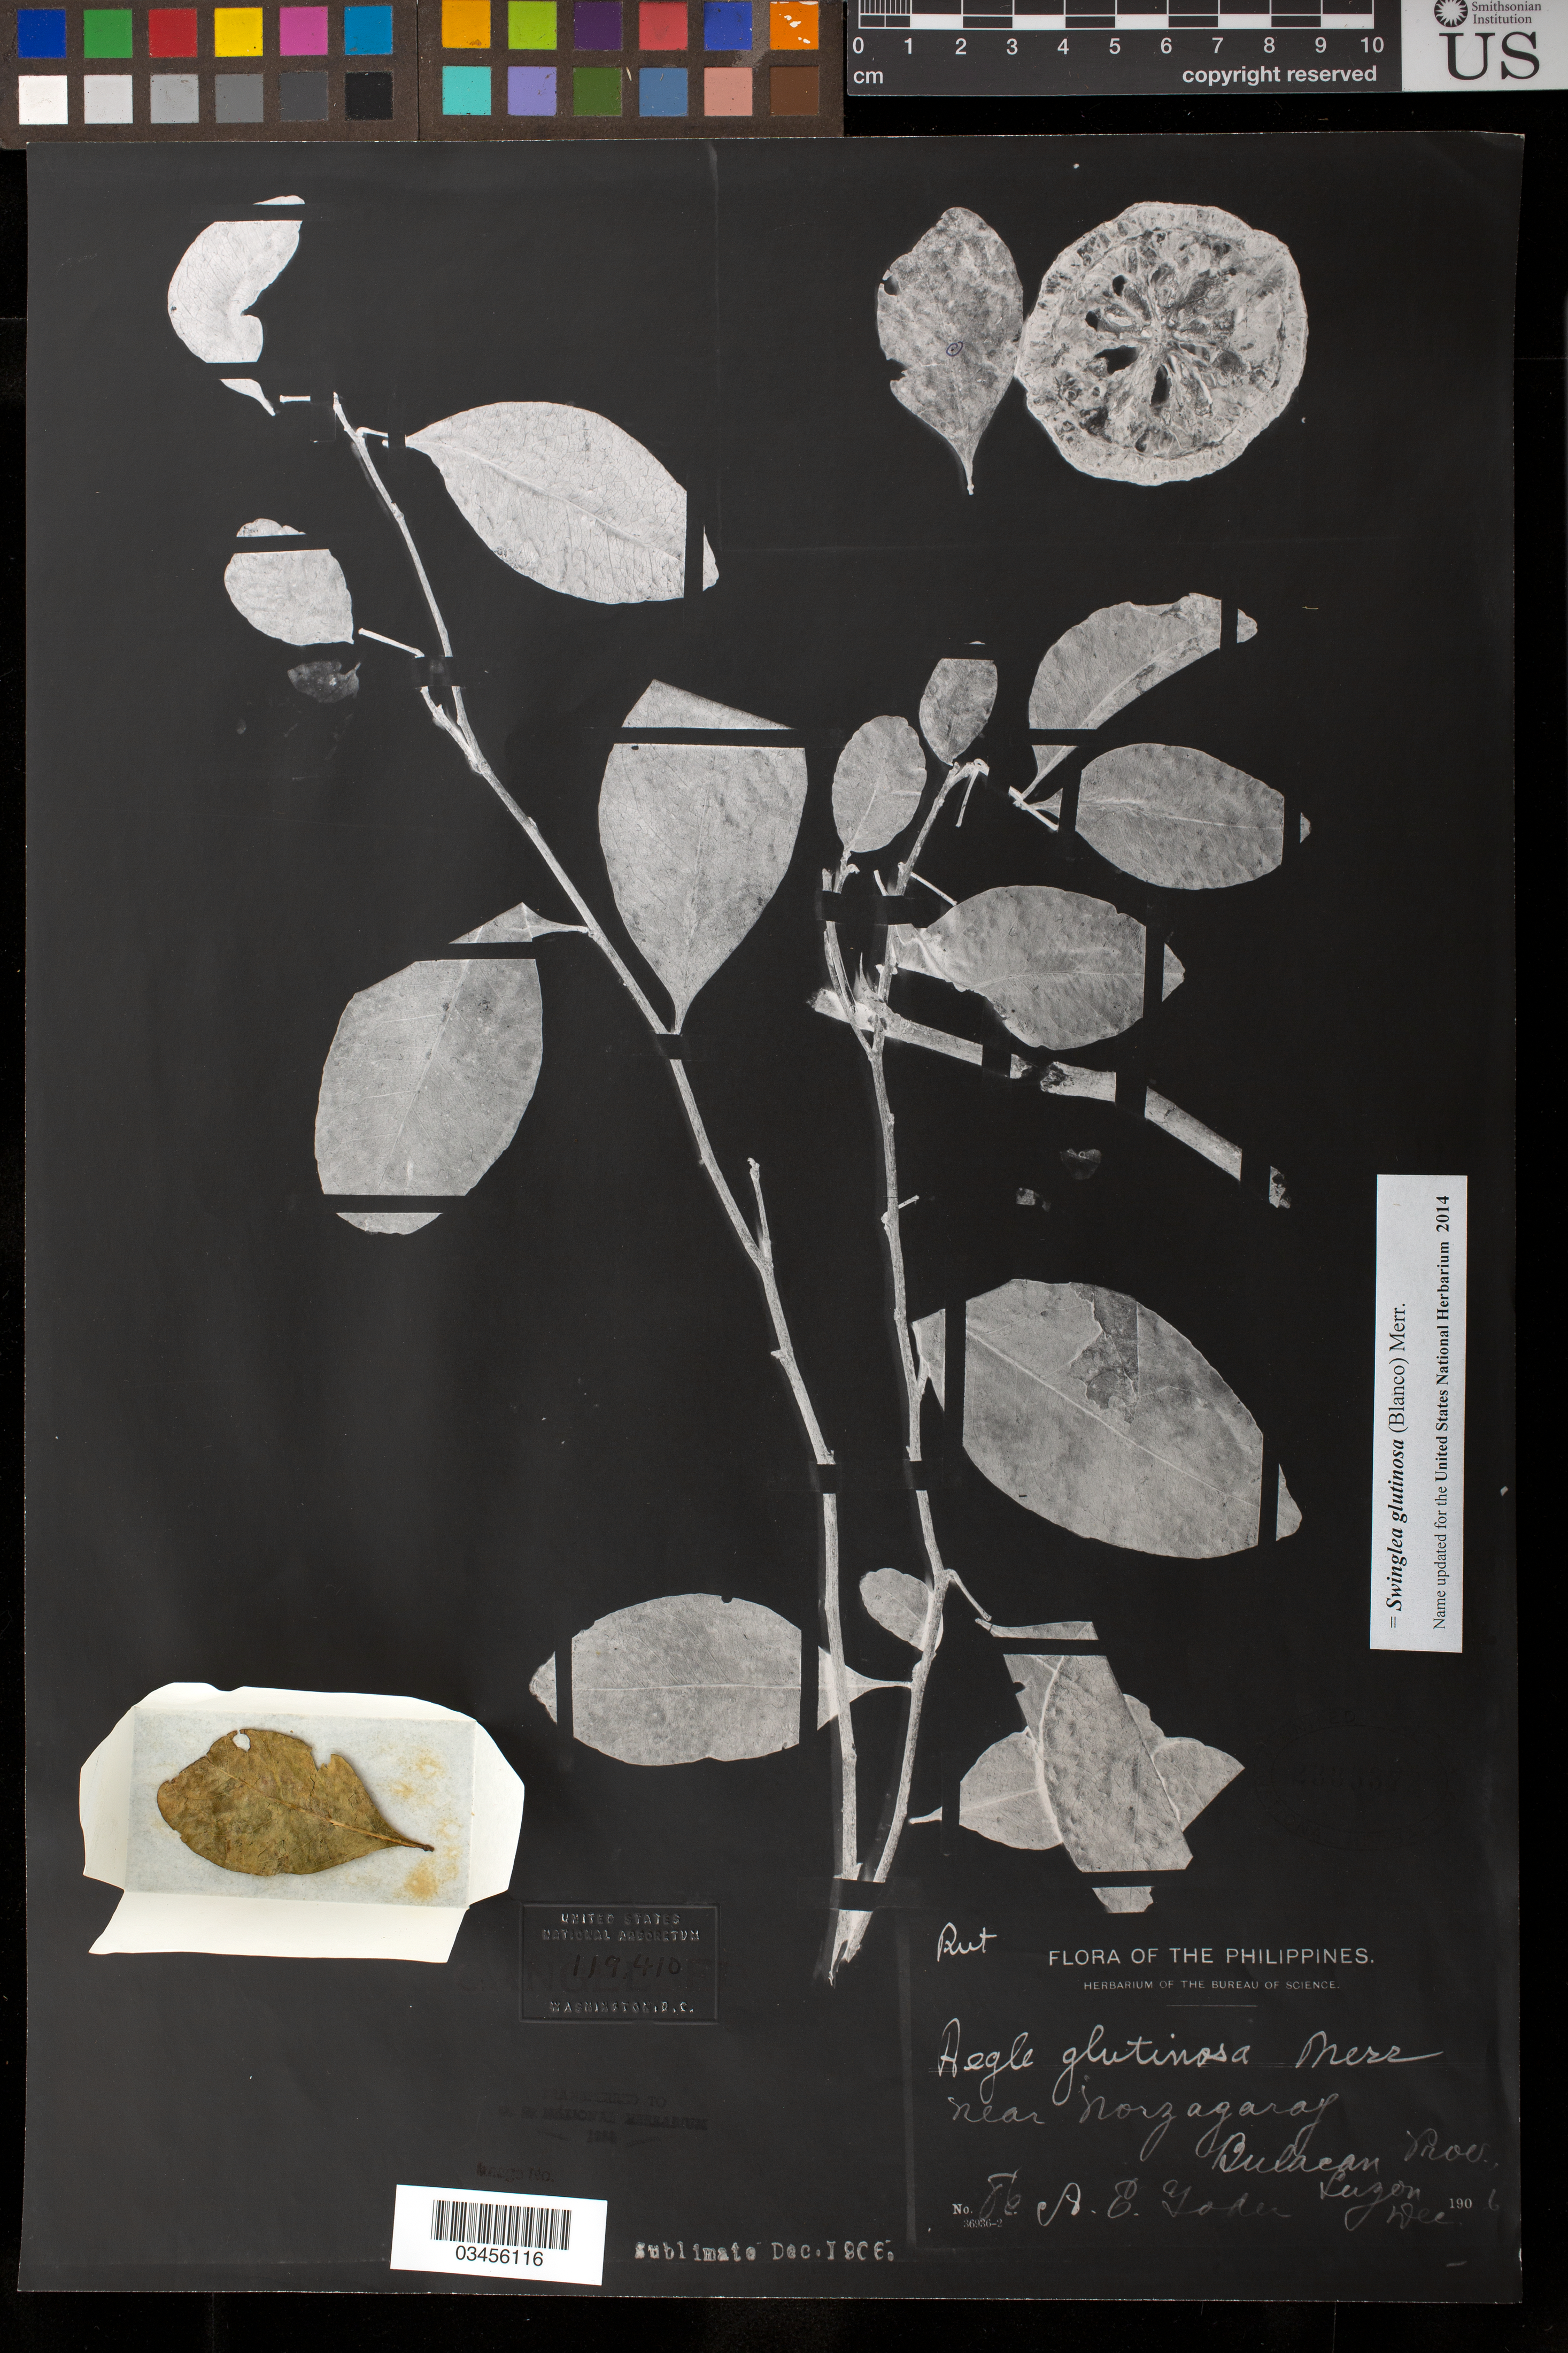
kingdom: Plantae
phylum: Tracheophyta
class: Magnoliopsida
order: Sapindales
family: Rutaceae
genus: Swinglea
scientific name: Swinglea glutinosa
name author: (Blanco) Merr.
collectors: A. Yoder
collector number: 86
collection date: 1906-12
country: Philippines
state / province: Central Luzon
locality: Near Norzagaray, Balaean Province, Luzon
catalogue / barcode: US 2335372